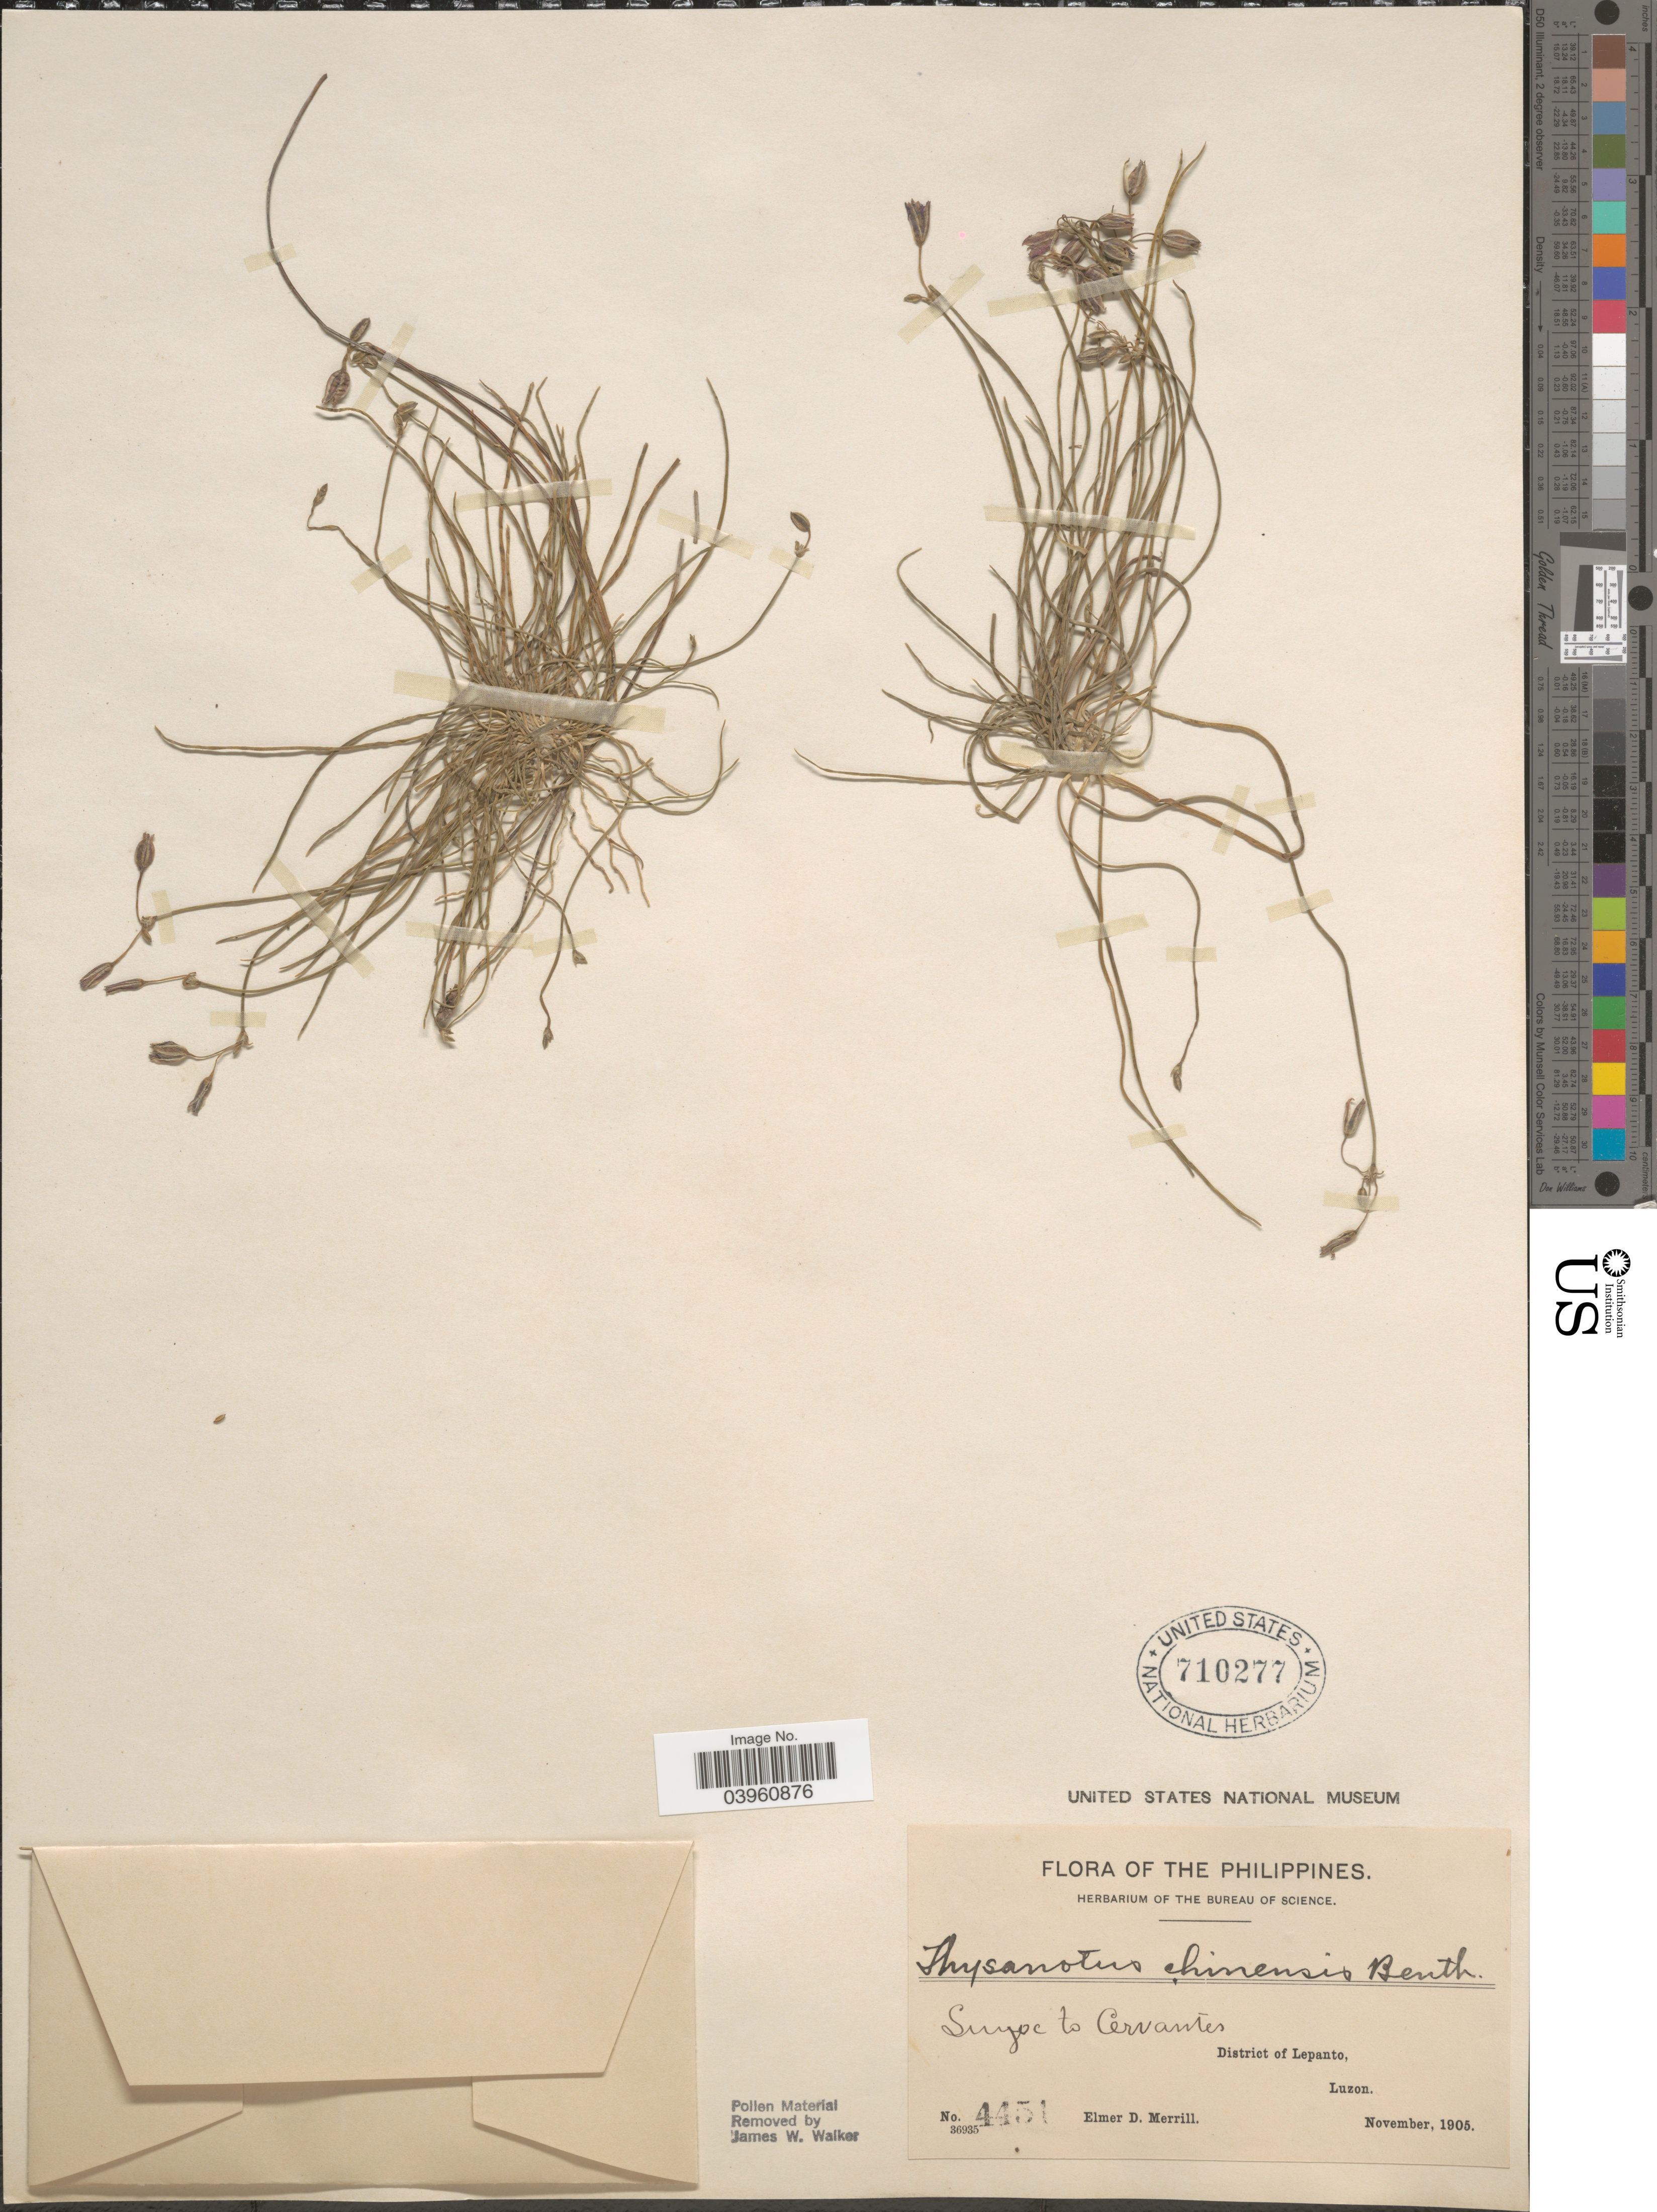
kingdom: Plantae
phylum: Tracheophyta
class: Liliopsida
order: Asparagales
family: Asparagaceae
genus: Thysanotus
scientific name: Thysanotus chinensis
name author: Benth.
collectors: E. D. Merrill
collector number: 4451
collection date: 1905-11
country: Philippines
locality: Suyoc to Cervantes. District of Lepanto, Luzon.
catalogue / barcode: US 710277